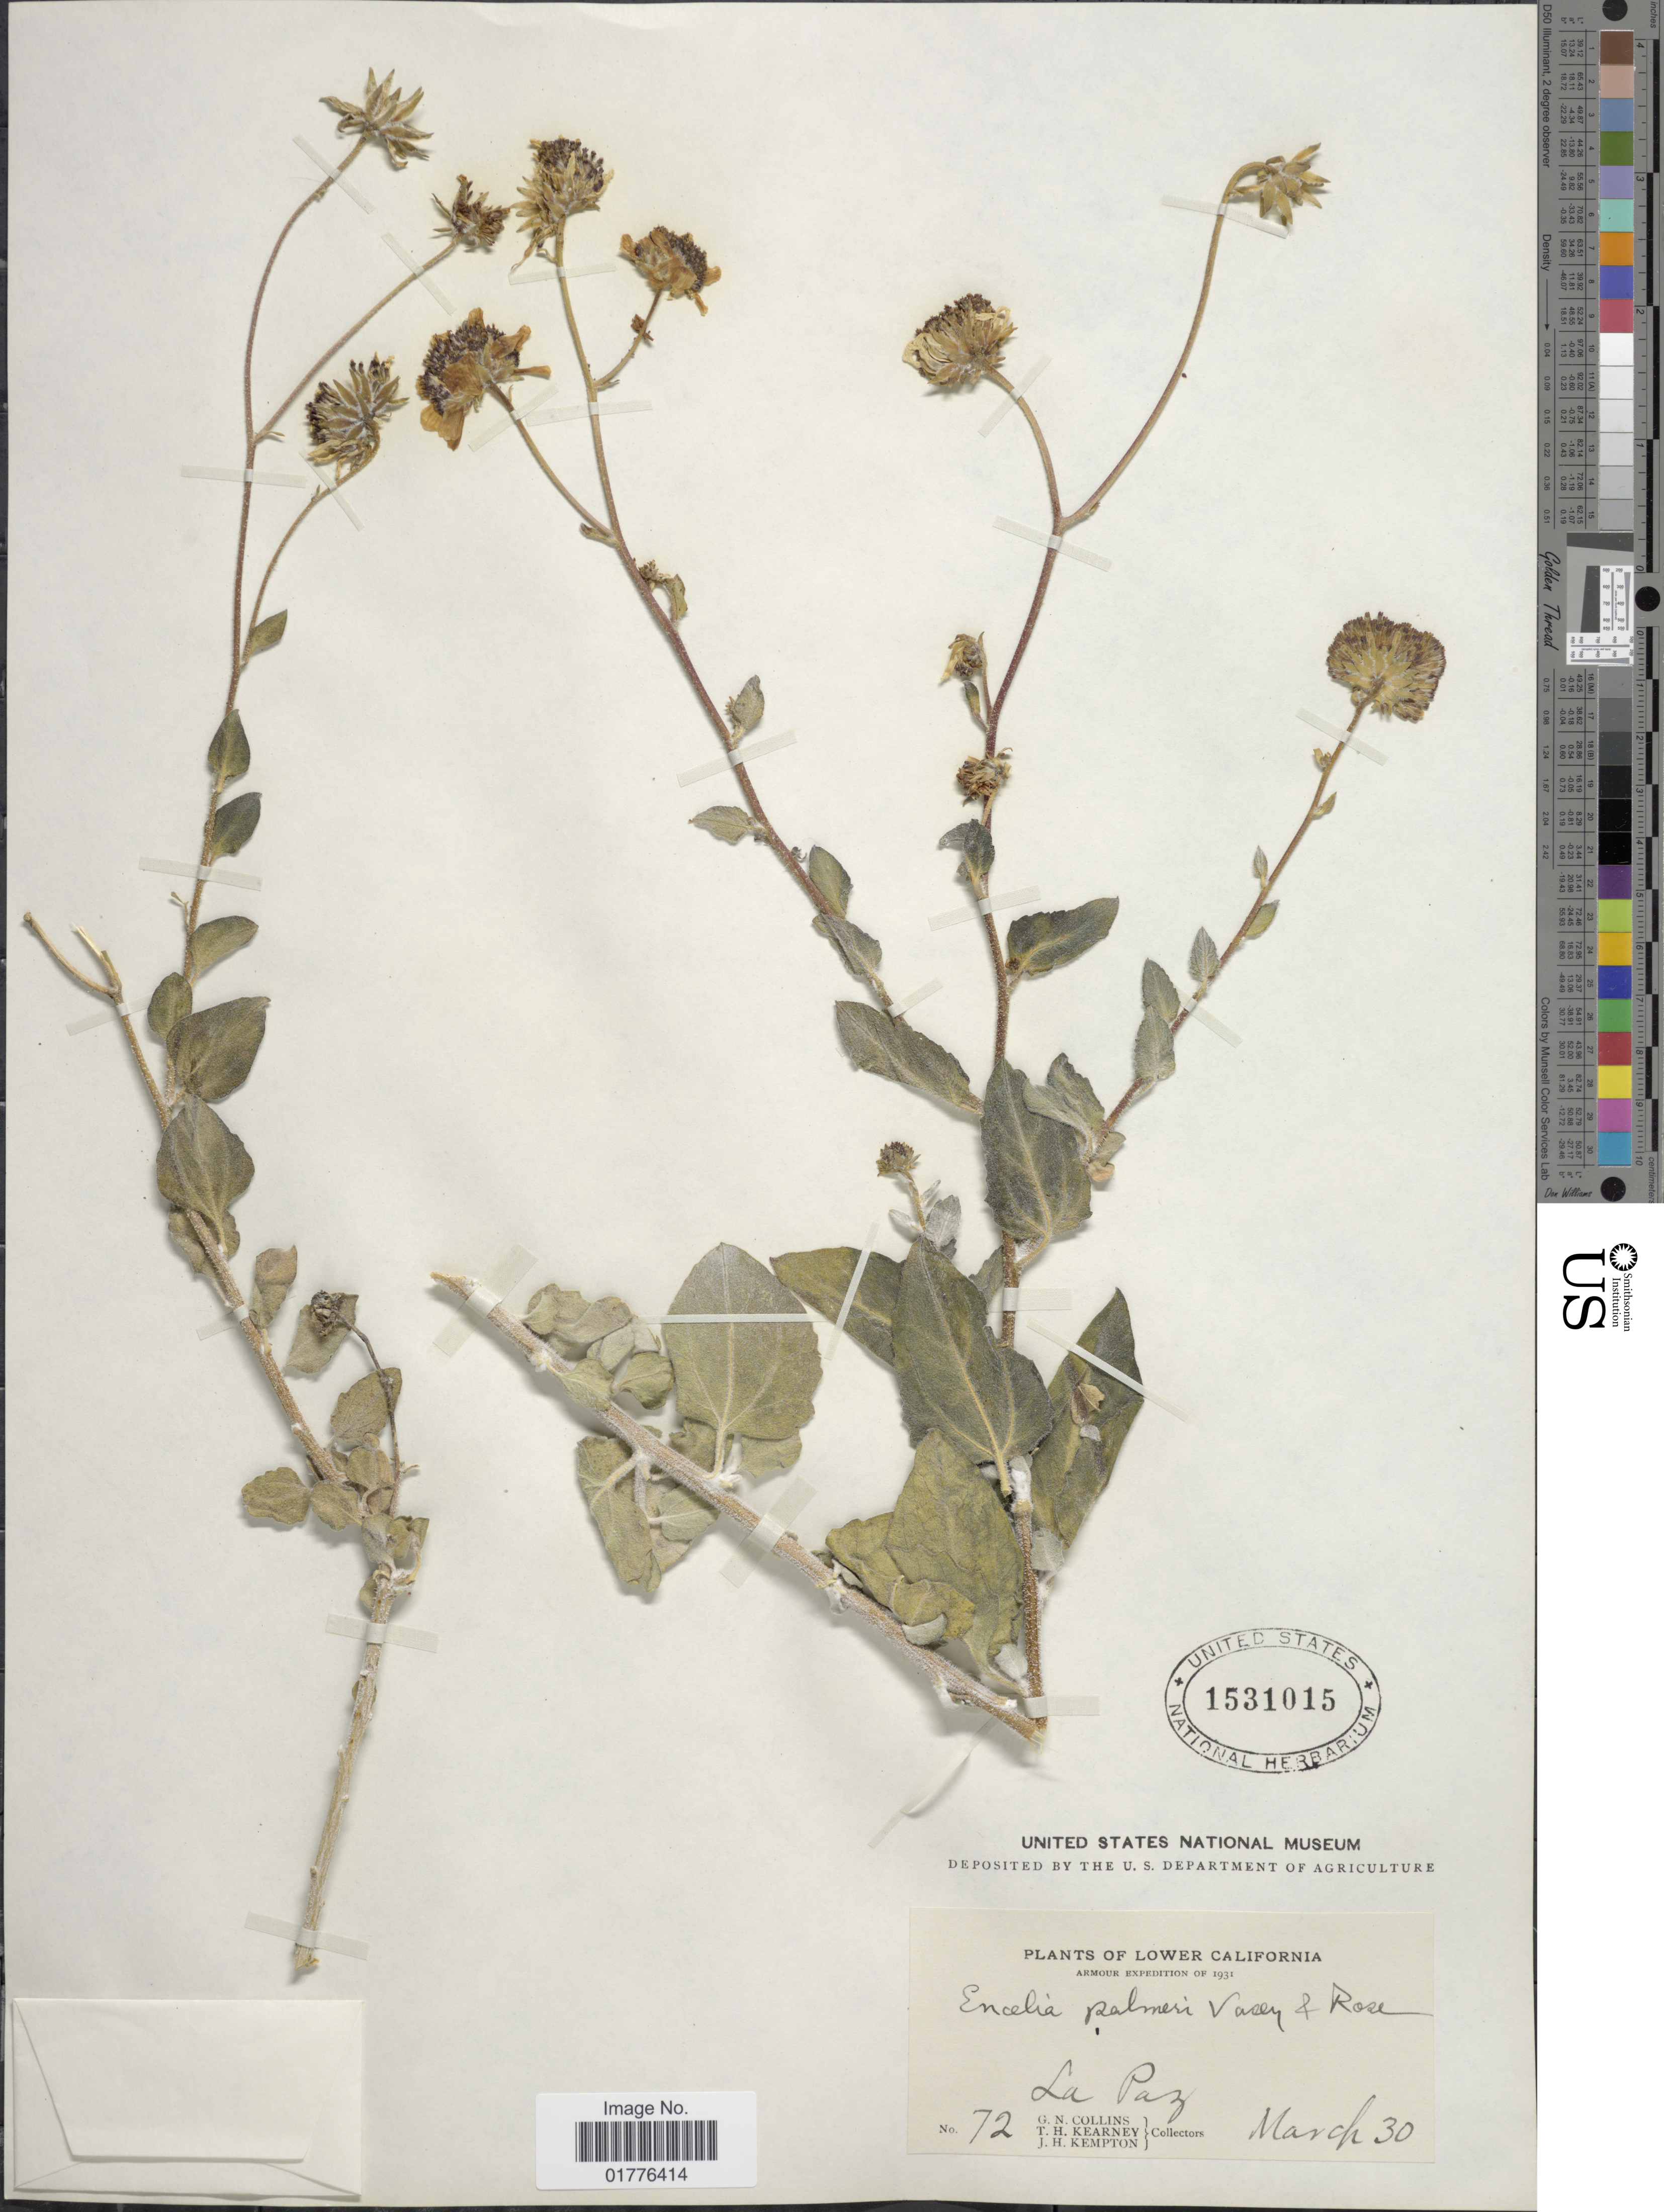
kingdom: Plantae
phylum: Tracheophyta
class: Magnoliopsida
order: Asterales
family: Asteraceae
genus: Encelia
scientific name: Encelia palmeri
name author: Vasey & Rose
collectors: G. Collins, T. H. Kearney & J. H. Kempton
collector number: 72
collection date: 1931-03-30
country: Mexico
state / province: Baja California Sur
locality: Lower California, La Paz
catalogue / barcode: US 1531015